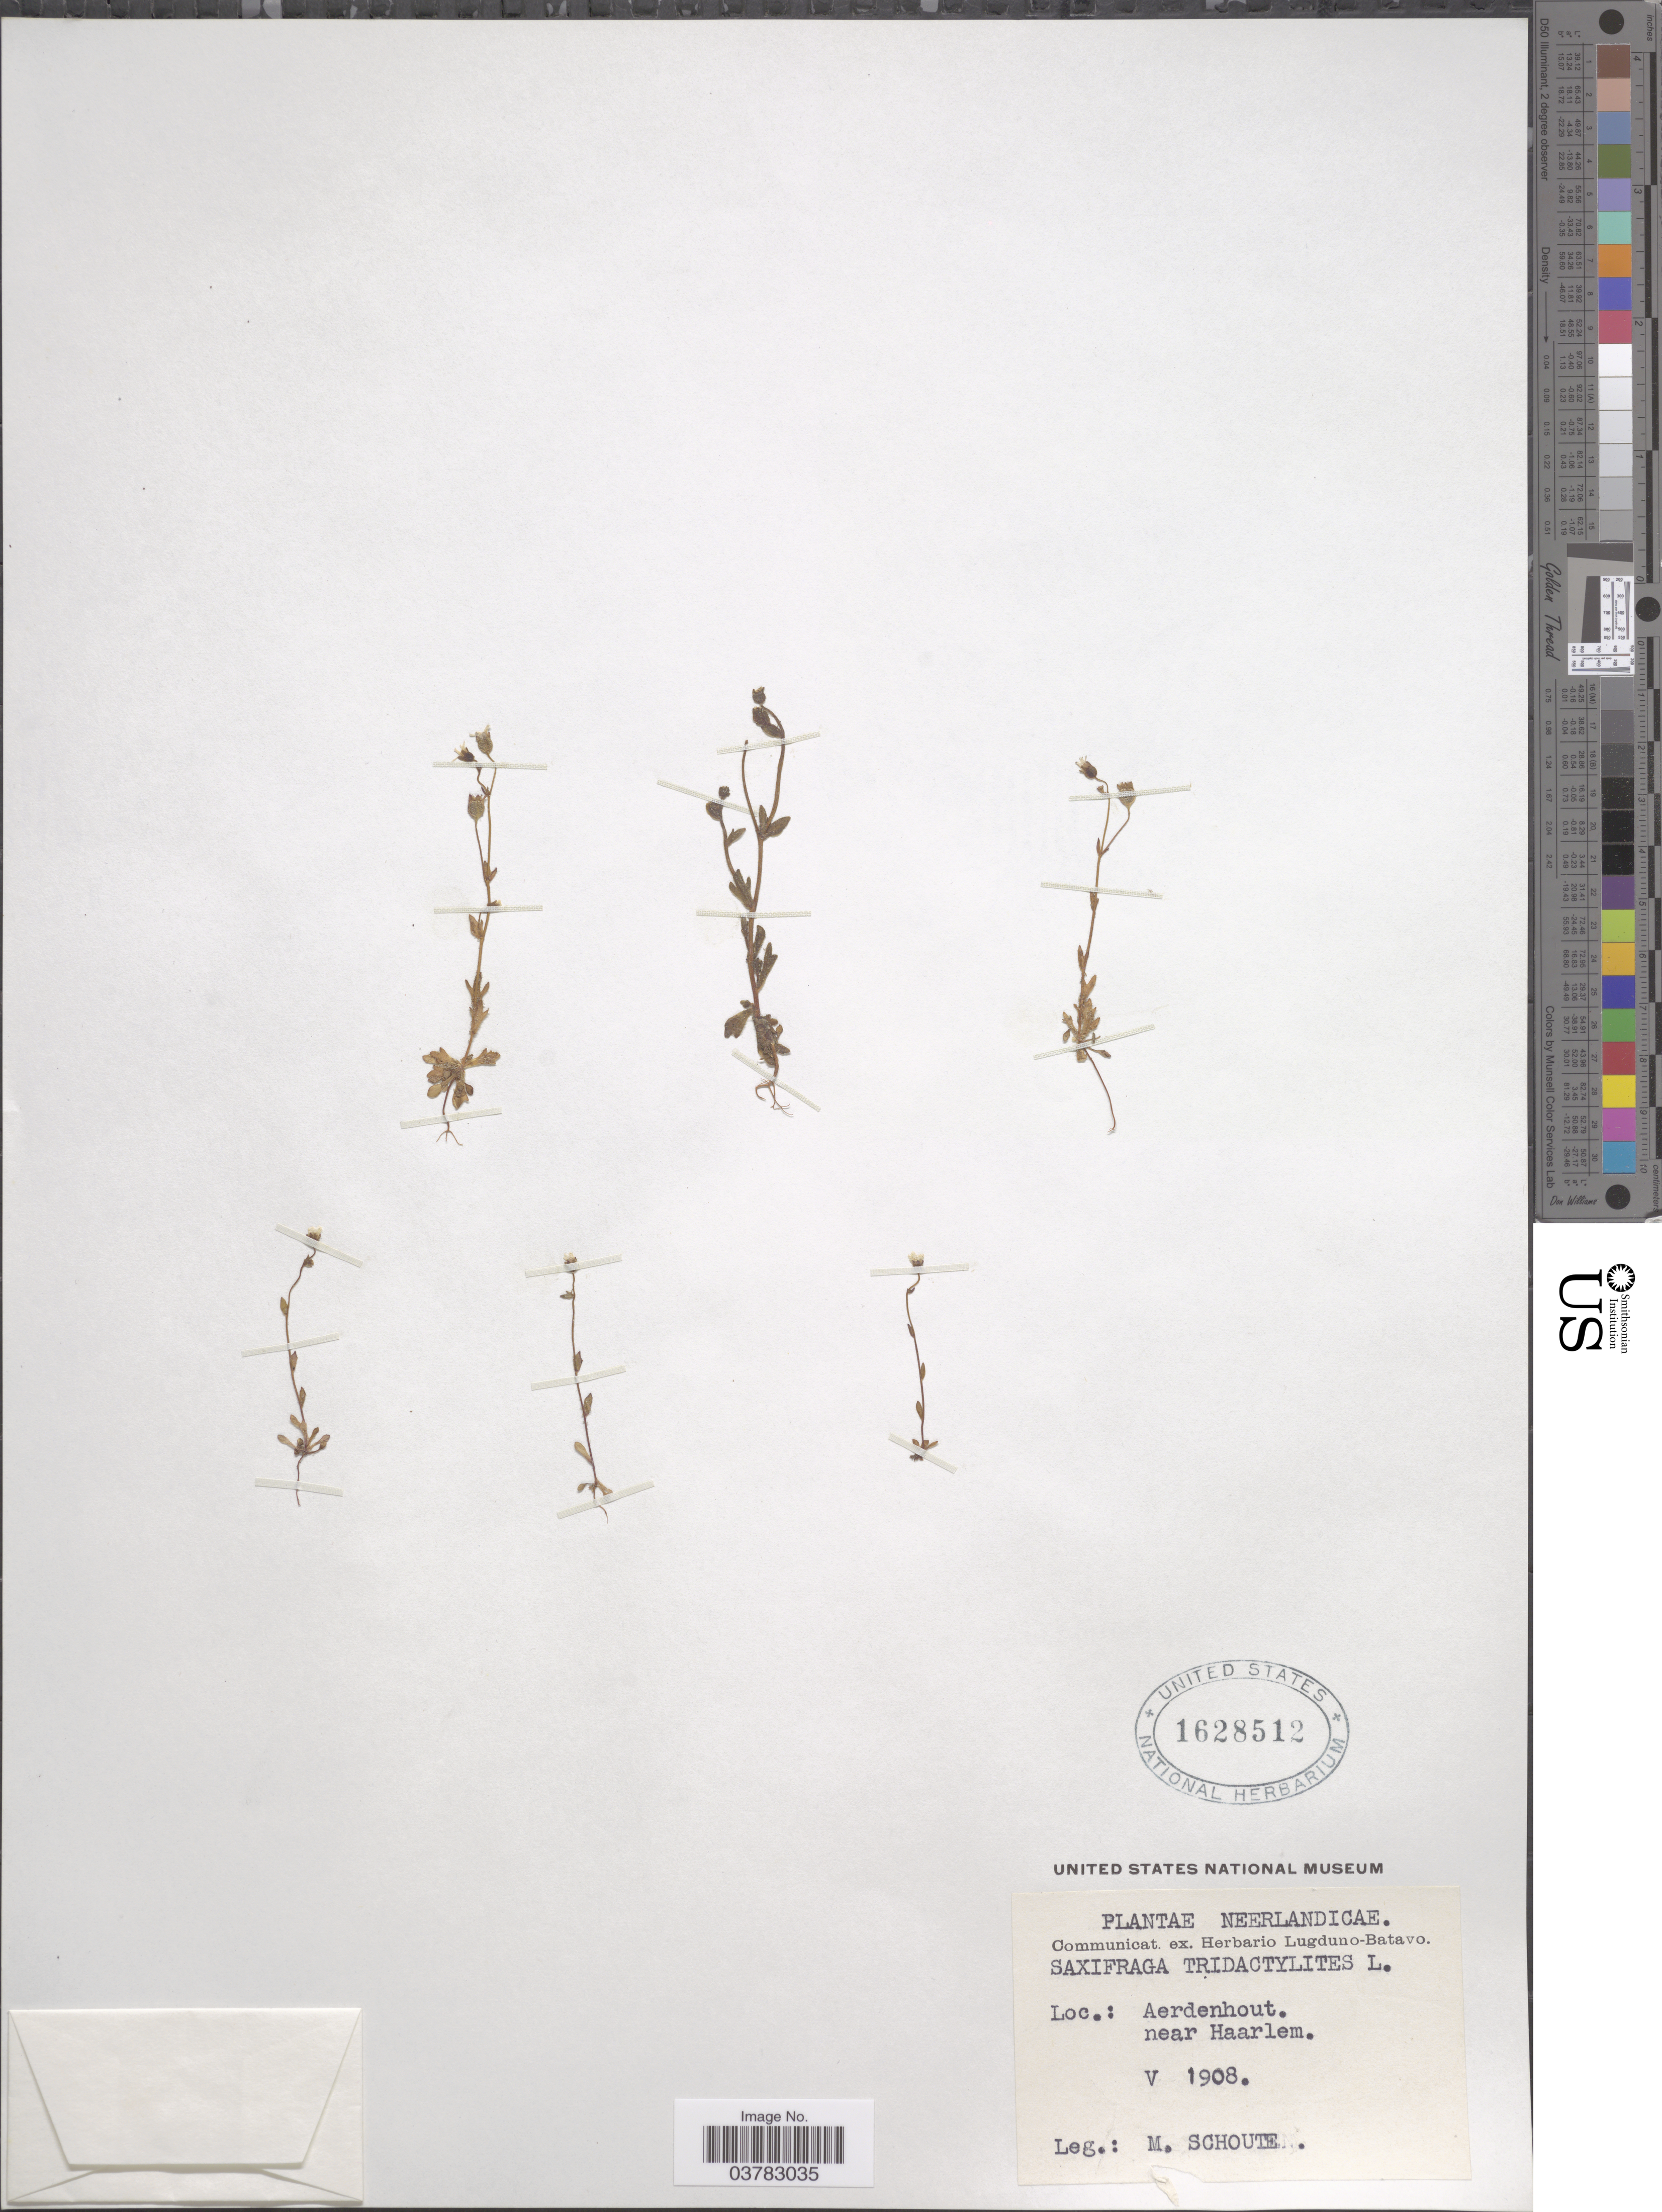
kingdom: Plantae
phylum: Tracheophyta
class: Magnoliopsida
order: Saxifragales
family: Saxifragaceae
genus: Saxifraga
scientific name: Saxifraga tridactylites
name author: L.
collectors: M. Schoute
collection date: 1908-05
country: Netherlands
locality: Neerlandicae. Aerdenhout. Near Haarlem.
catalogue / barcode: US 1628512